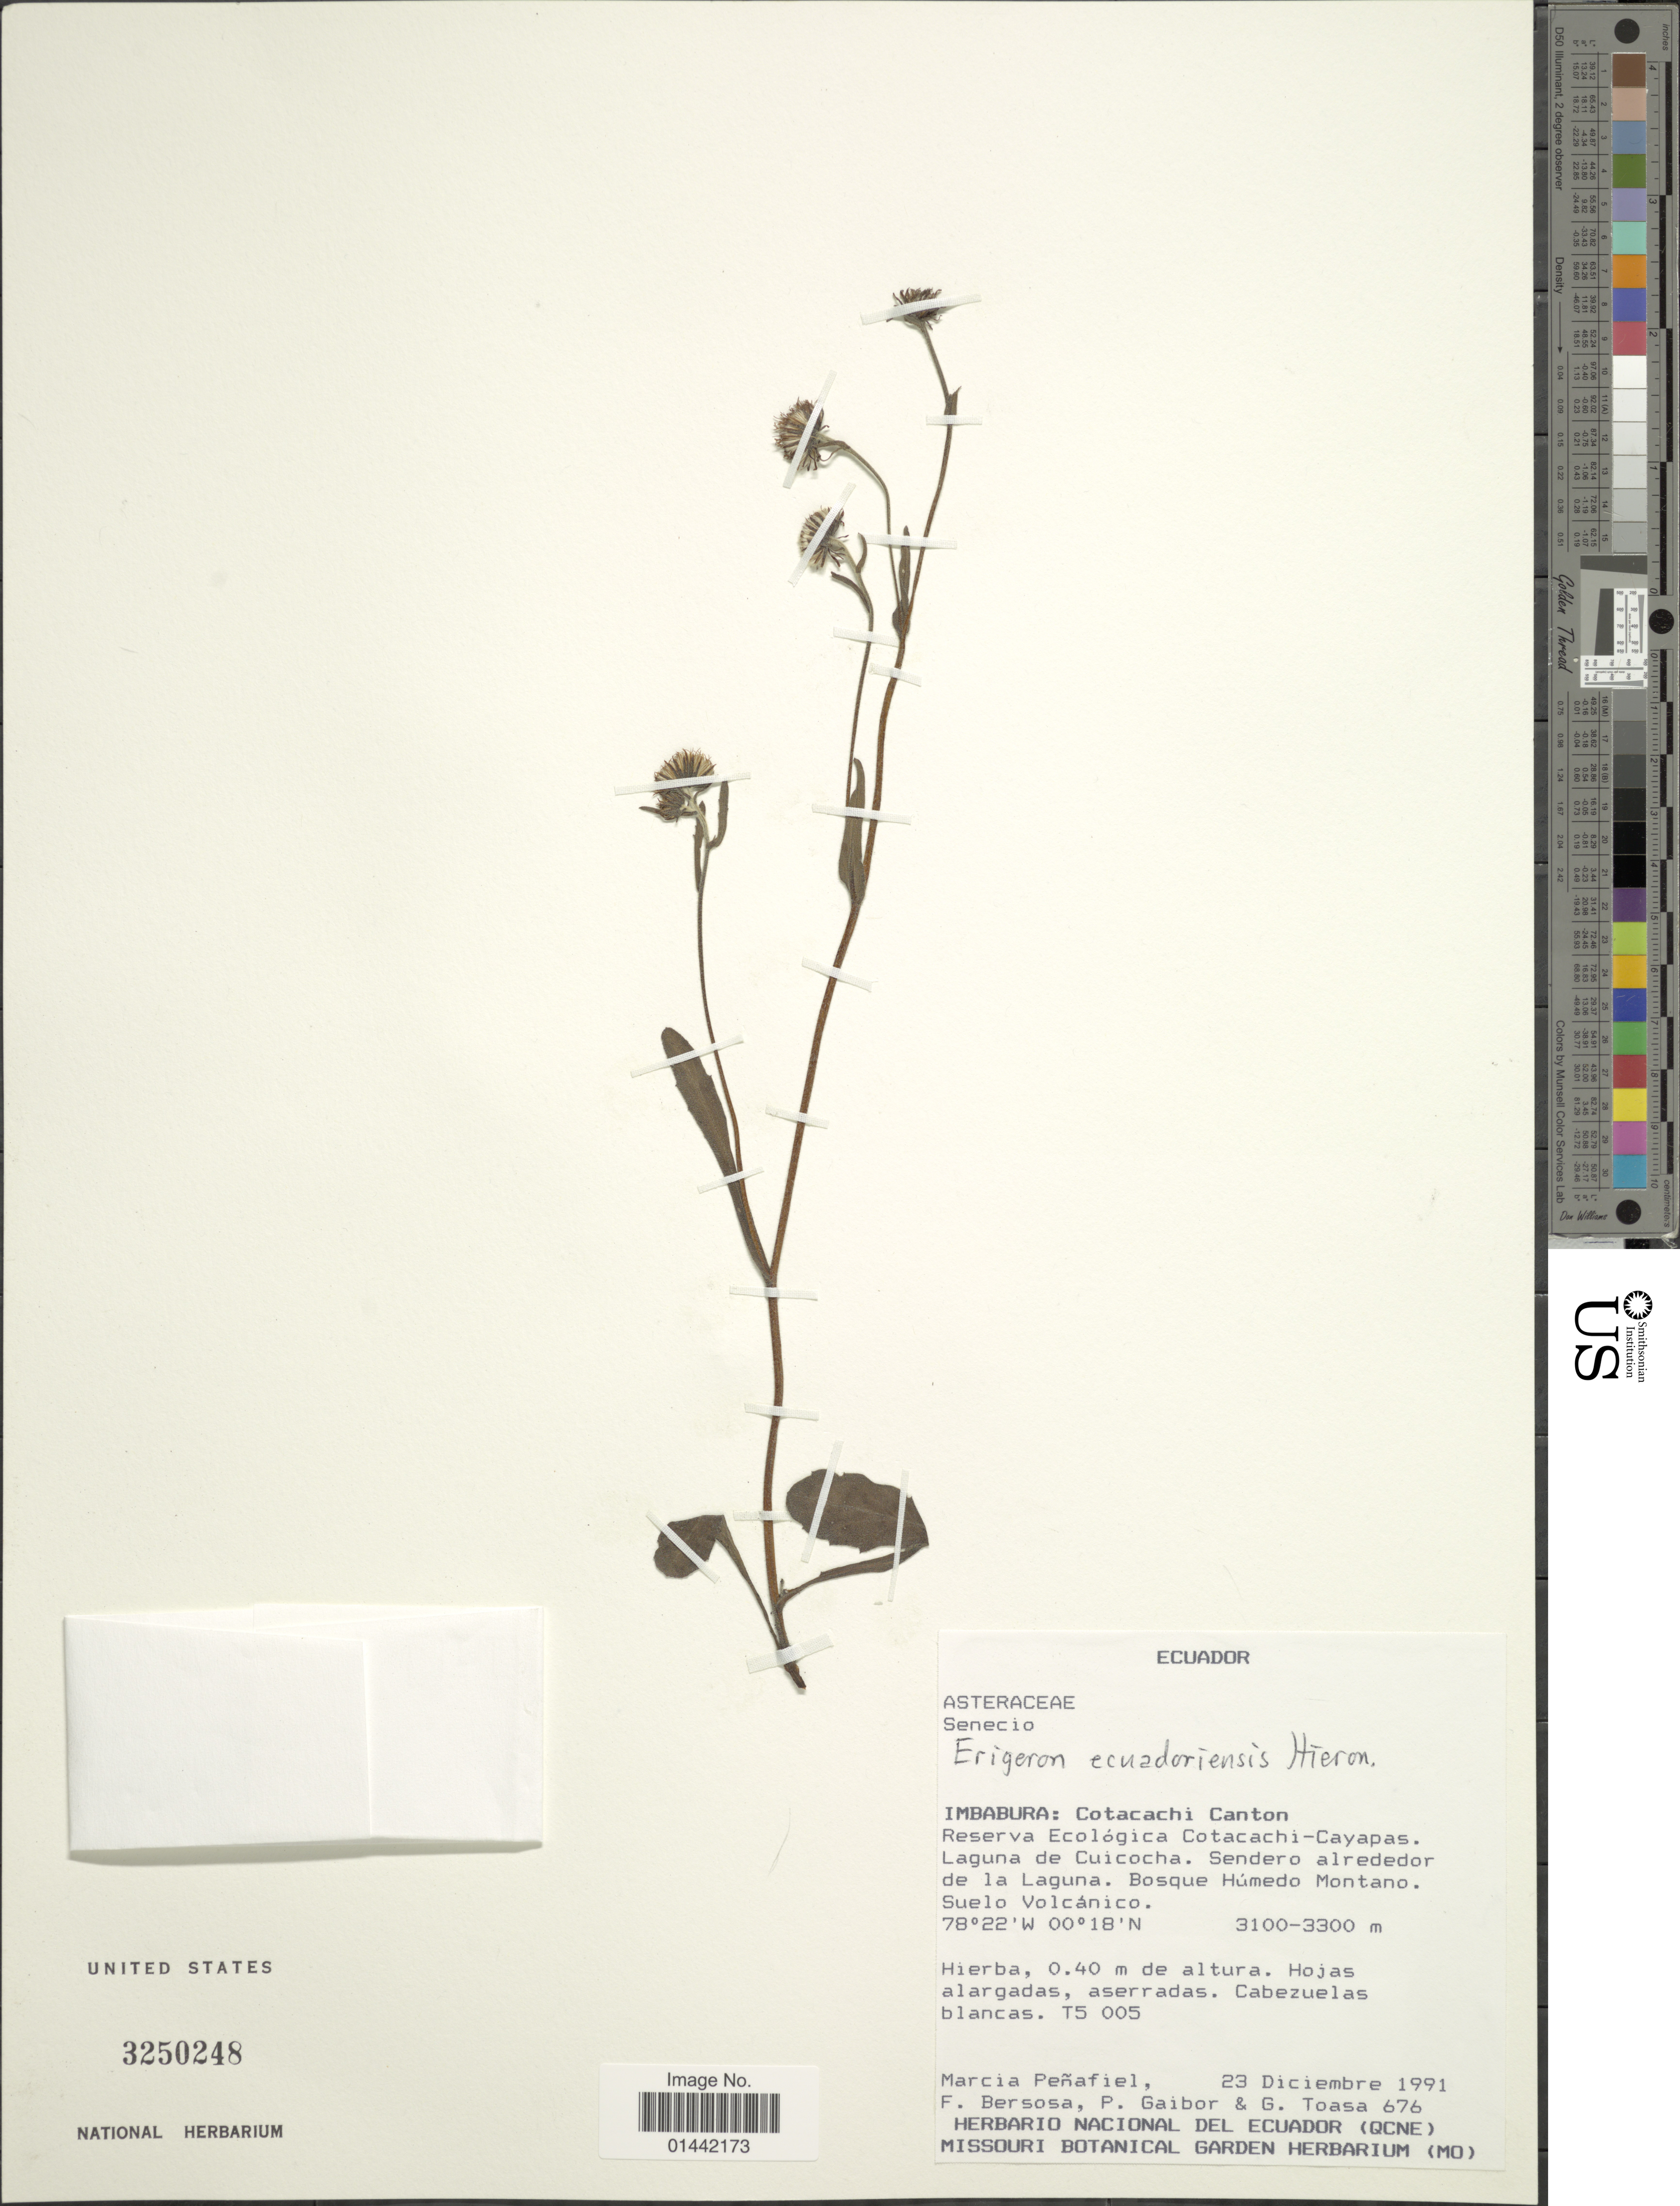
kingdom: Plantae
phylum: Tracheophyta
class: Magnoliopsida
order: Asterales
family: Asteraceae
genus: Erigeron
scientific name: Erigeron equadoriensis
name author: Hieron.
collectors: M. Penafiel, F. Bersosa, P. Gaibor & G. Toasa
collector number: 676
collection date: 1991-12-23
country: Ecuador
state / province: Imbabura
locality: Cotacachi Canton, Reserva Ecológica Cotacachi-Cayapas, Laguna de Cuicocha, Sendero alrederor de la Laguna, Bosque Húmdeo Montano, Suelo Volcánico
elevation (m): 3100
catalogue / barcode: US 3250248